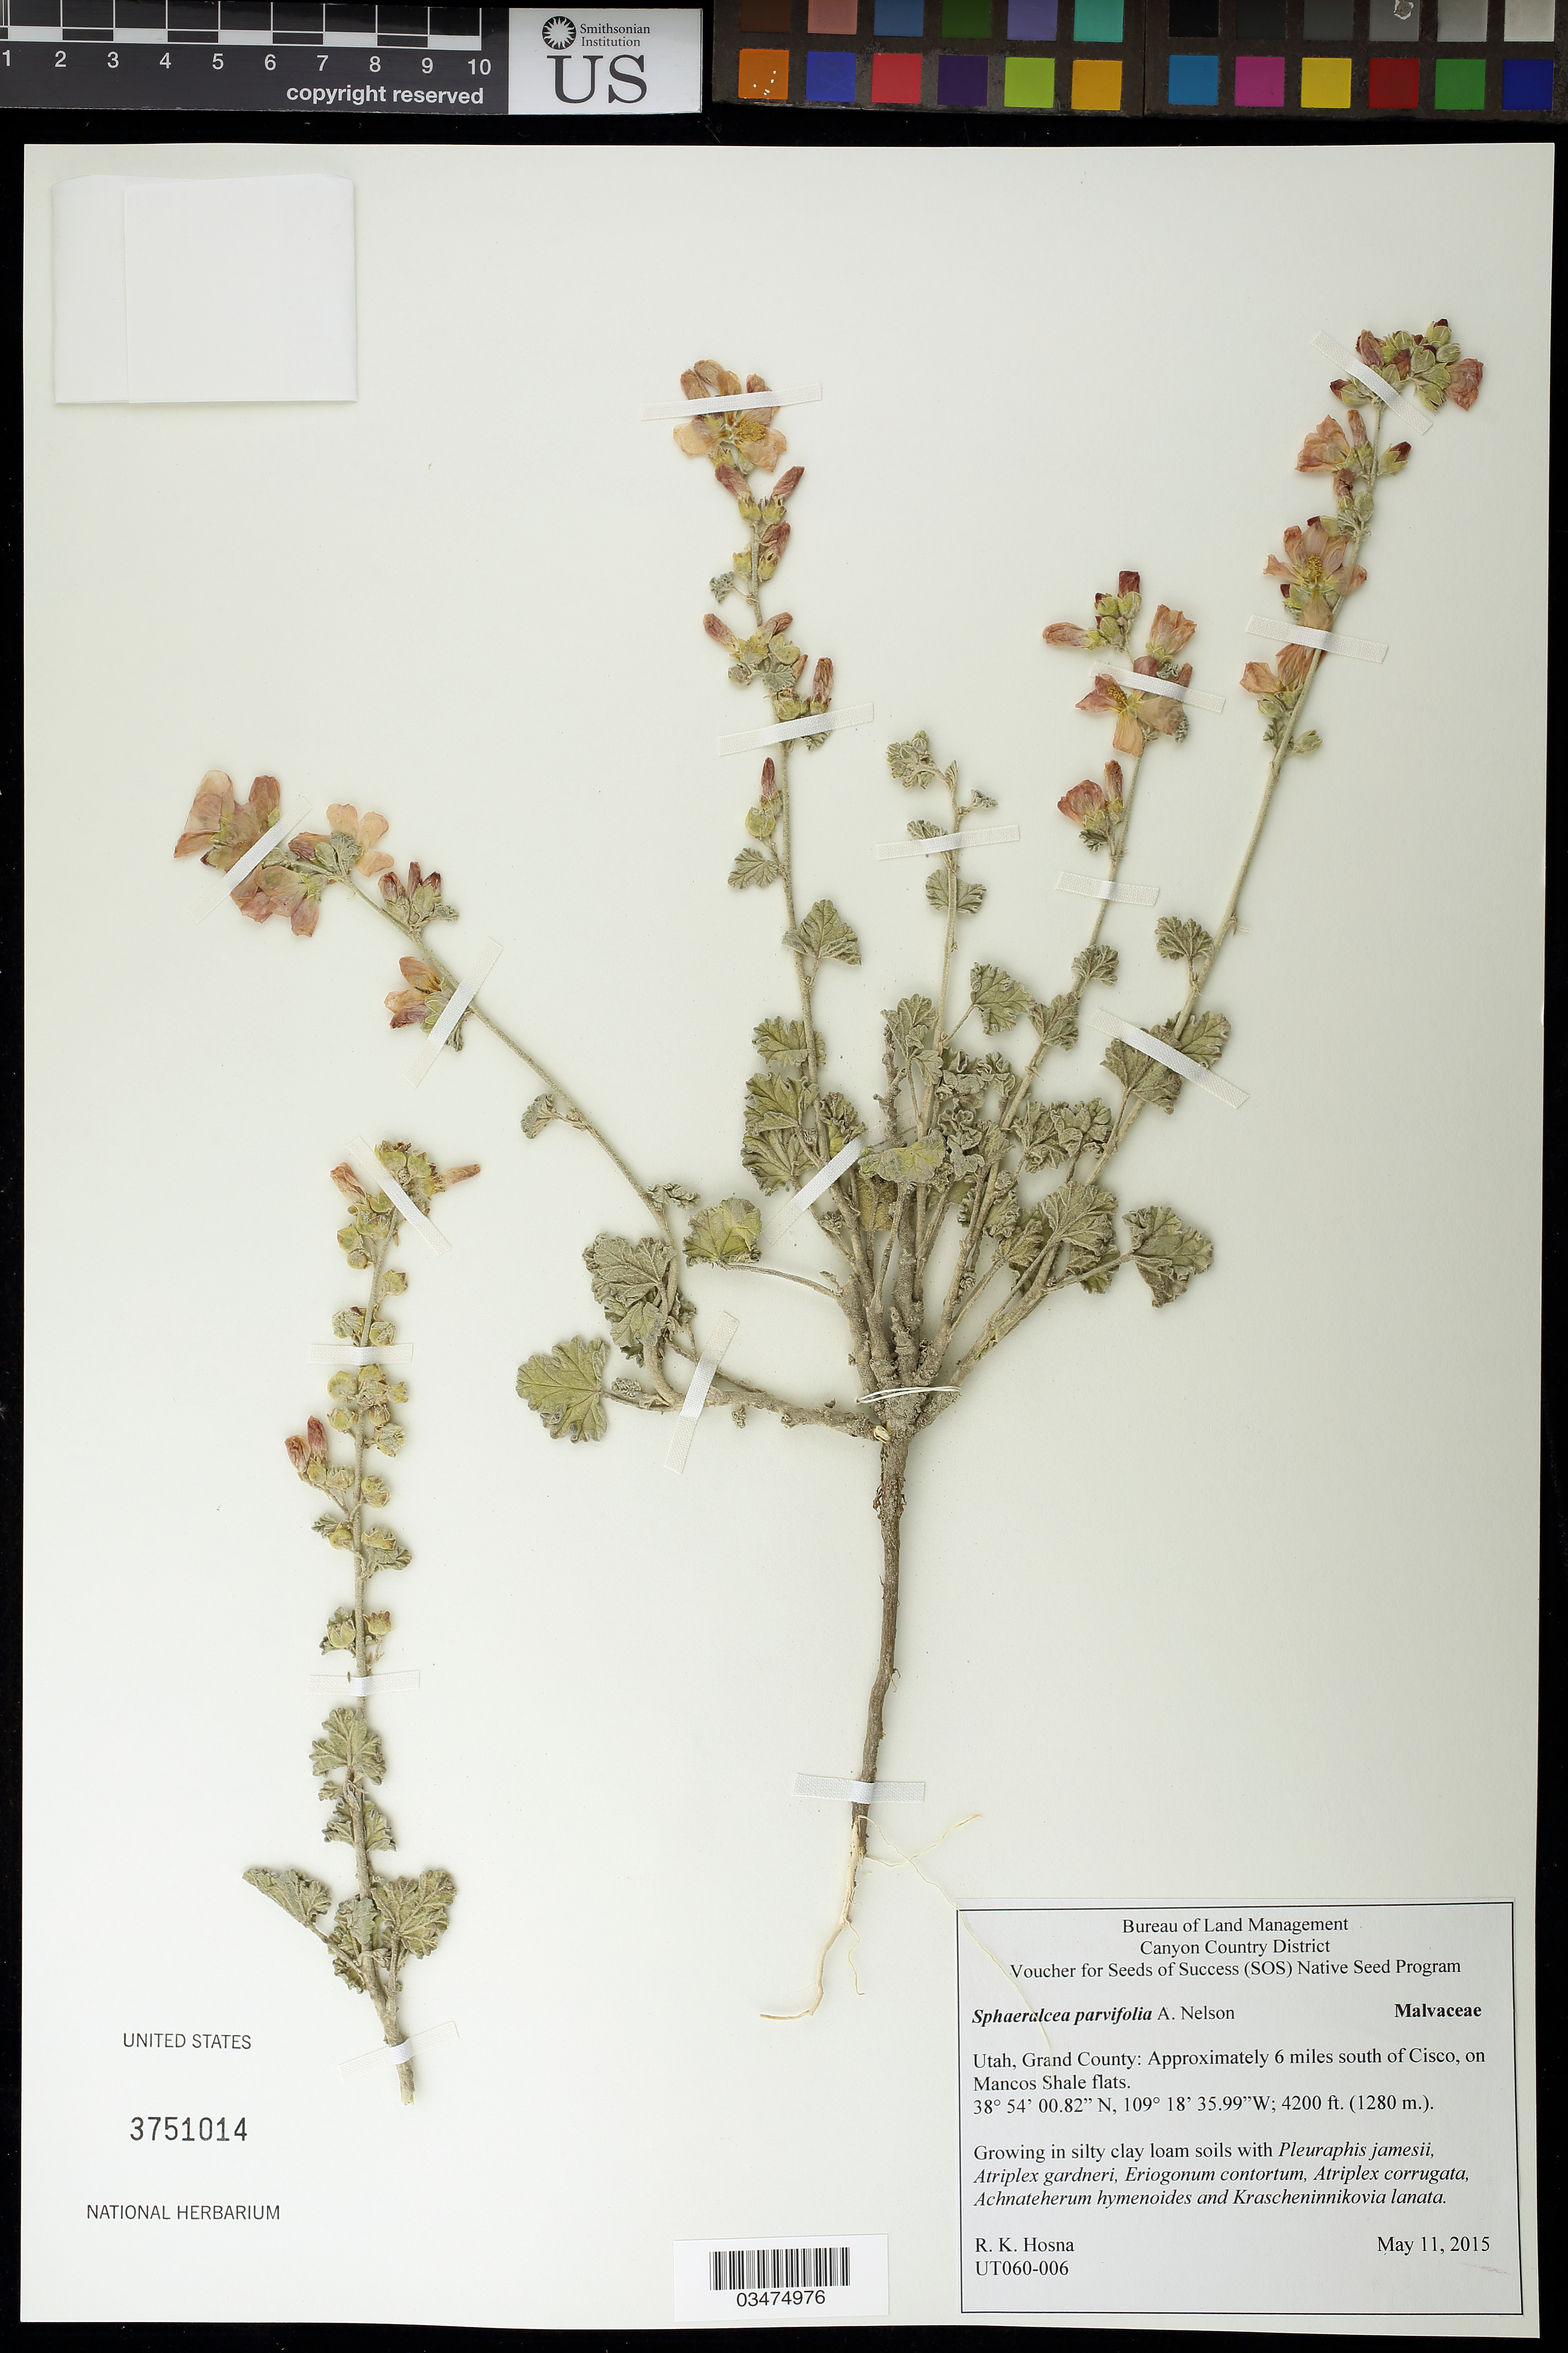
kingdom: Plantae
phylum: Tracheophyta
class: Magnoliopsida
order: Malvales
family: Malvaceae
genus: Sphaeralcea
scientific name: Sphaeralcea parvifolia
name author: A. Nelson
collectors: R. Hosna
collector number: UT060-006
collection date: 2015-05-11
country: United States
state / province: Utah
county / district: Grand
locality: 6 mi. S of Sisco, on Mancos Shale flats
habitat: Silty clay loam soils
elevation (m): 1280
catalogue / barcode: US 3751014